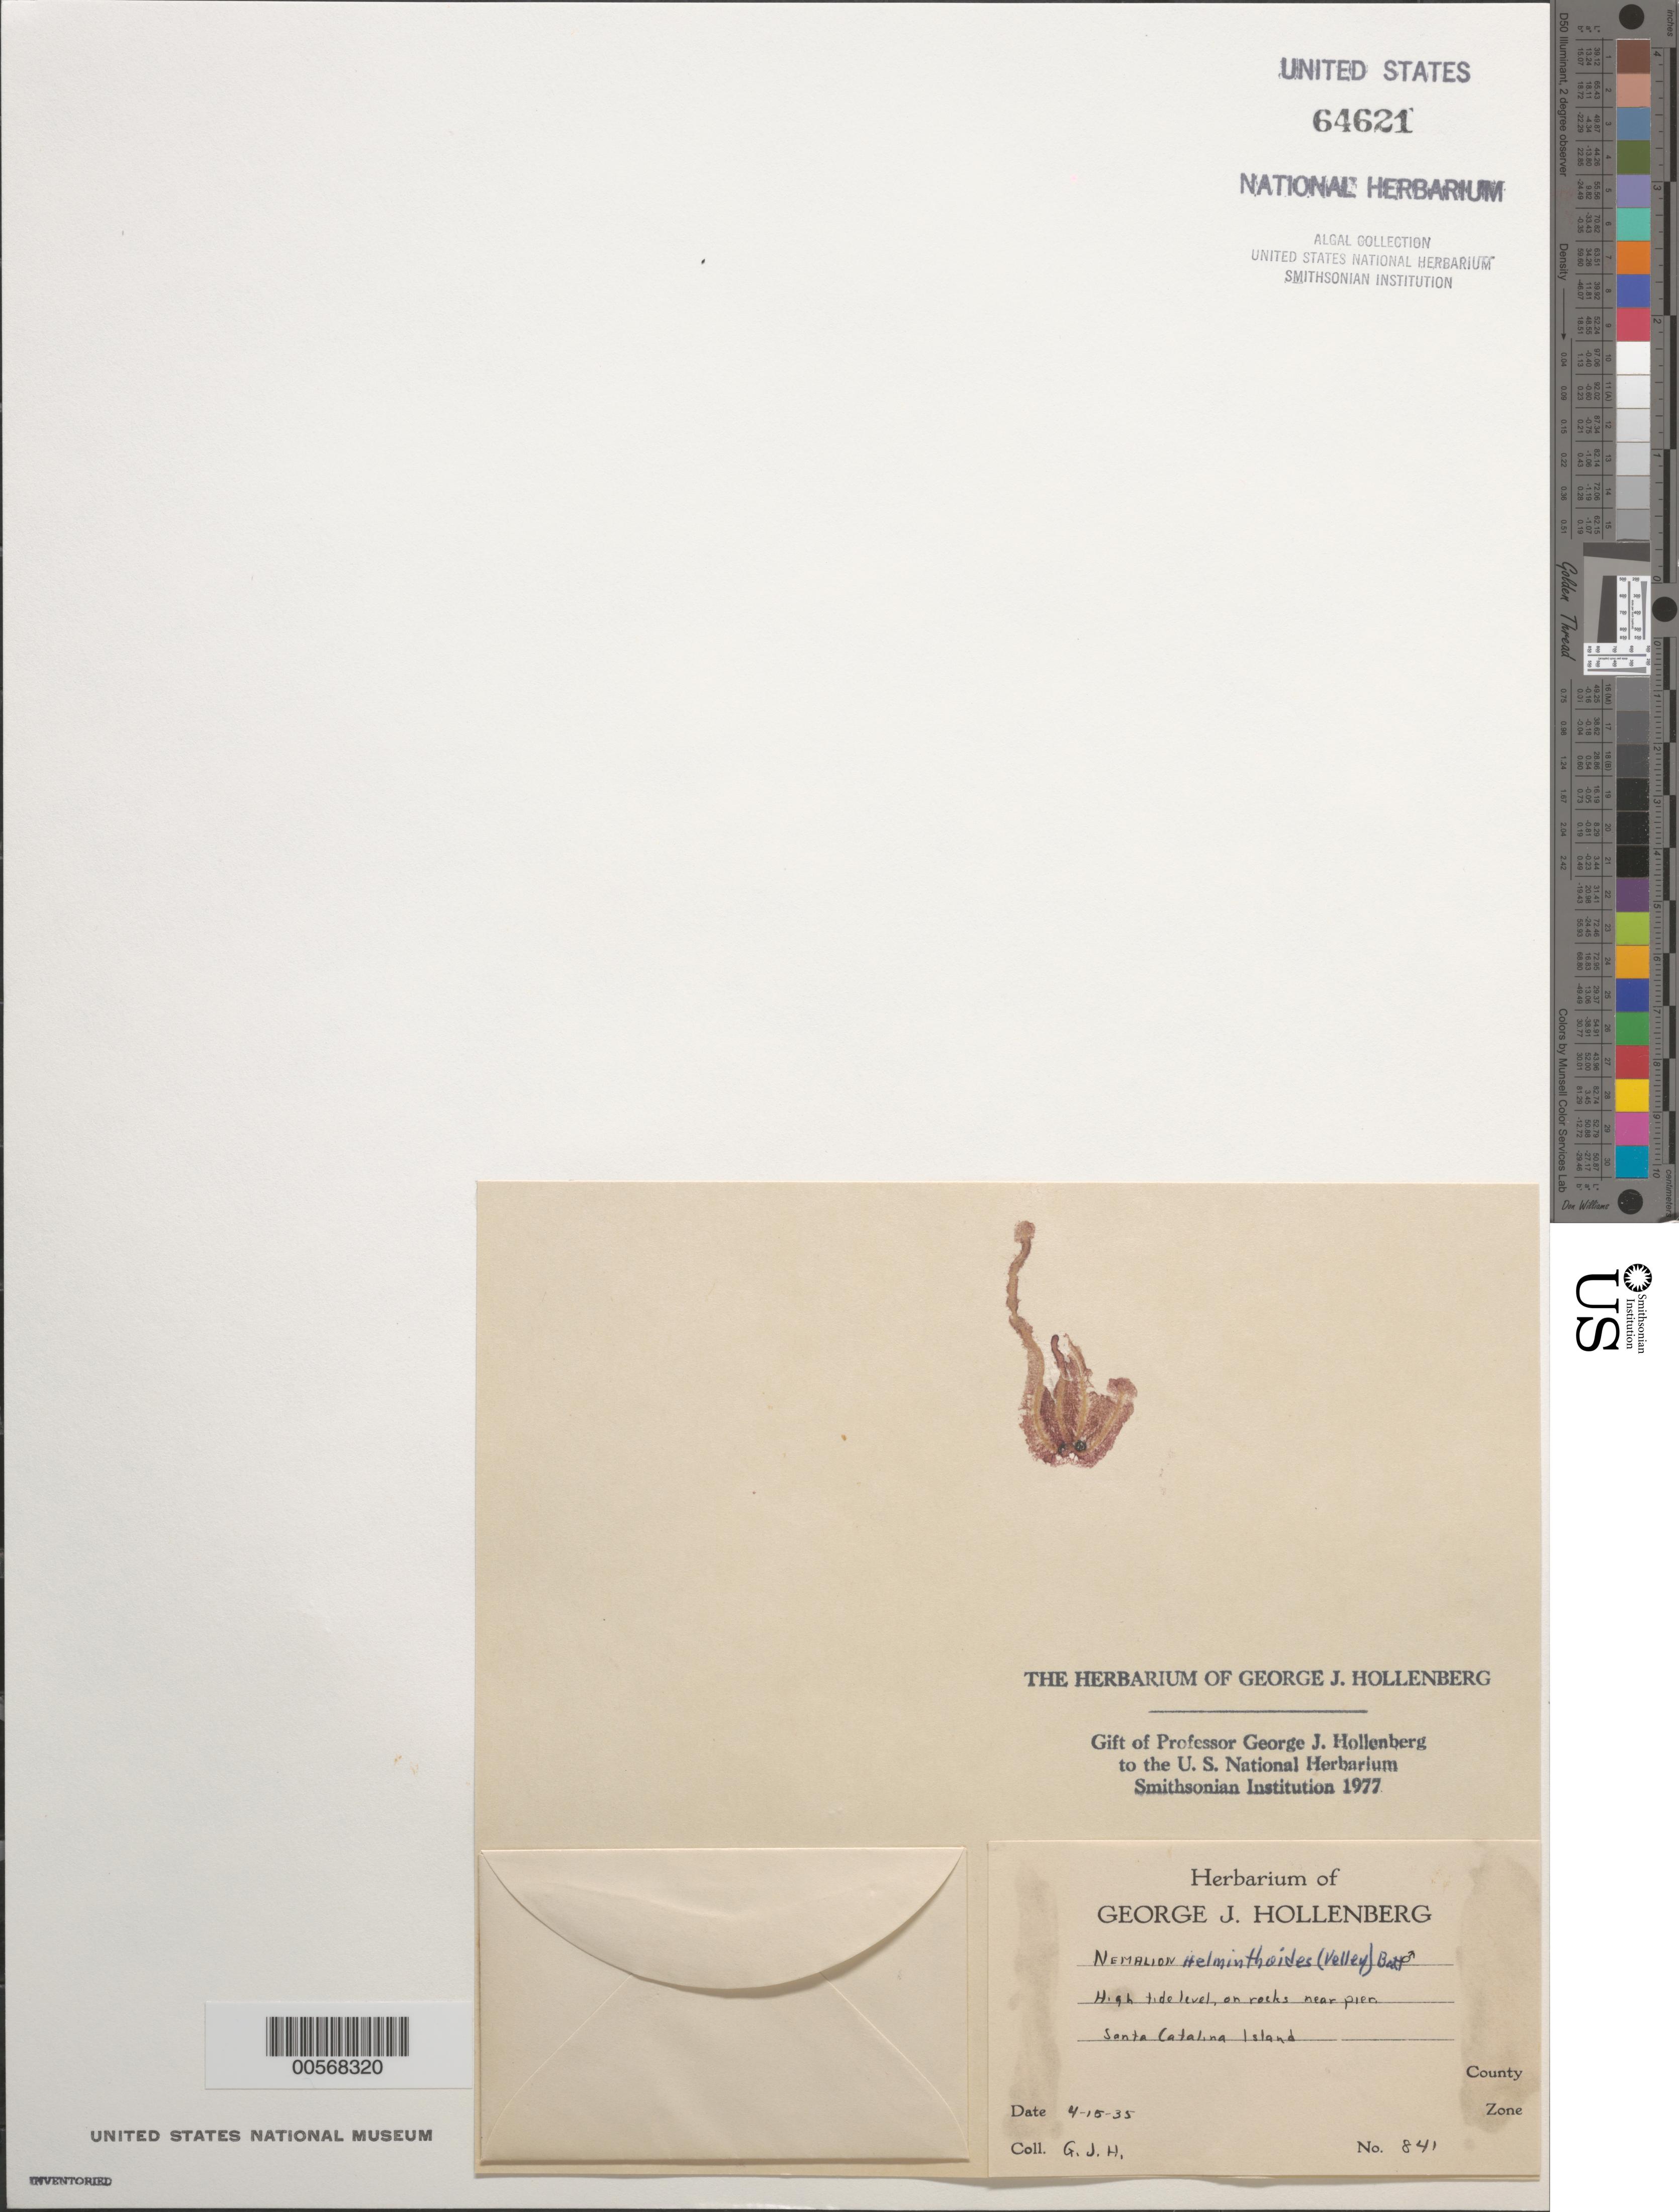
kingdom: Plantae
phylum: Rhodophyta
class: Florideophyceae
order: Nemaliales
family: Nemaliaceae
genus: Nemalion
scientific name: Nemalion multifidum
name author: (Lyngb.) Chauvin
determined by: Algae name updating Project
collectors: G. Hollenberg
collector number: GJH 841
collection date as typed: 15 Apr 1935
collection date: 1935-04-15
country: United States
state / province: California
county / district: Los Angeles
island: Santa Catalina Island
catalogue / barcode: US 64621